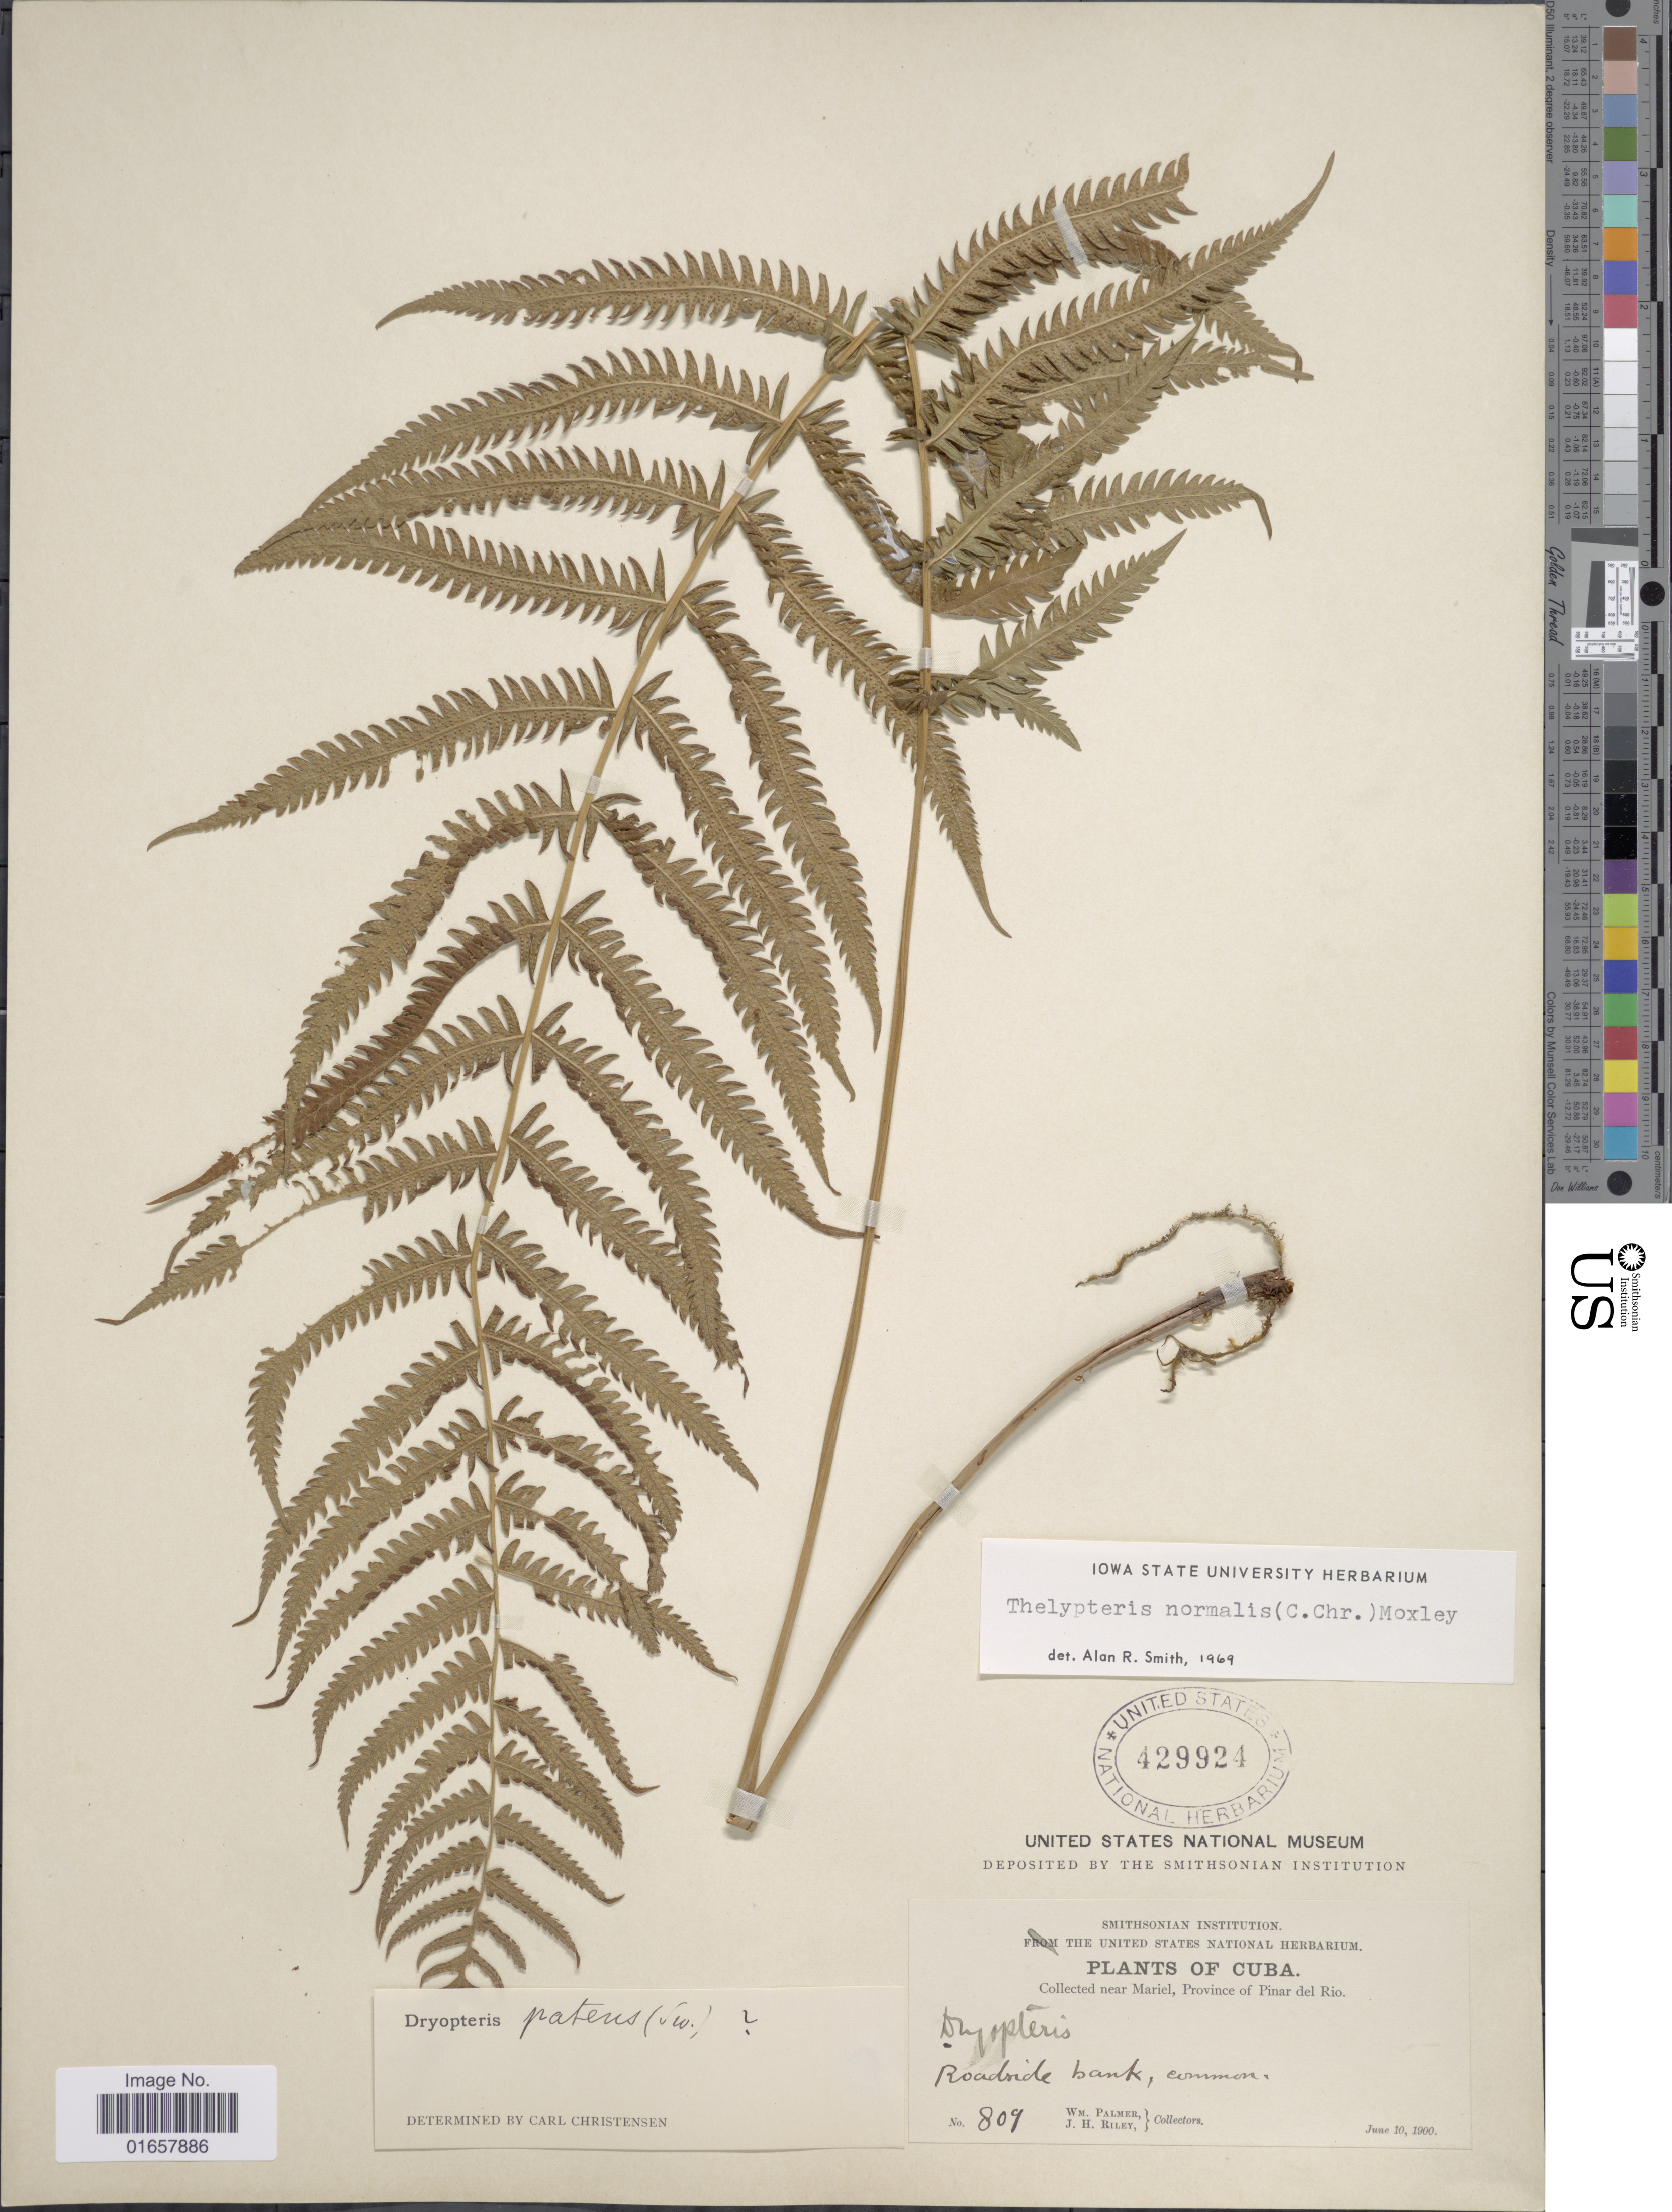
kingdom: Plantae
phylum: Tracheophyta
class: Polypodiopsida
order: Polypodiales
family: Thelypteridaceae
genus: Christella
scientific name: Christella kunthii comb. ined.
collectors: W. Palmer & J. H. Riley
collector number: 809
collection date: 1900-06-10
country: Cuba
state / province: Pinar del Río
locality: Cuba, near Mariel, Province of Pinar del Rio.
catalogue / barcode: US 429924